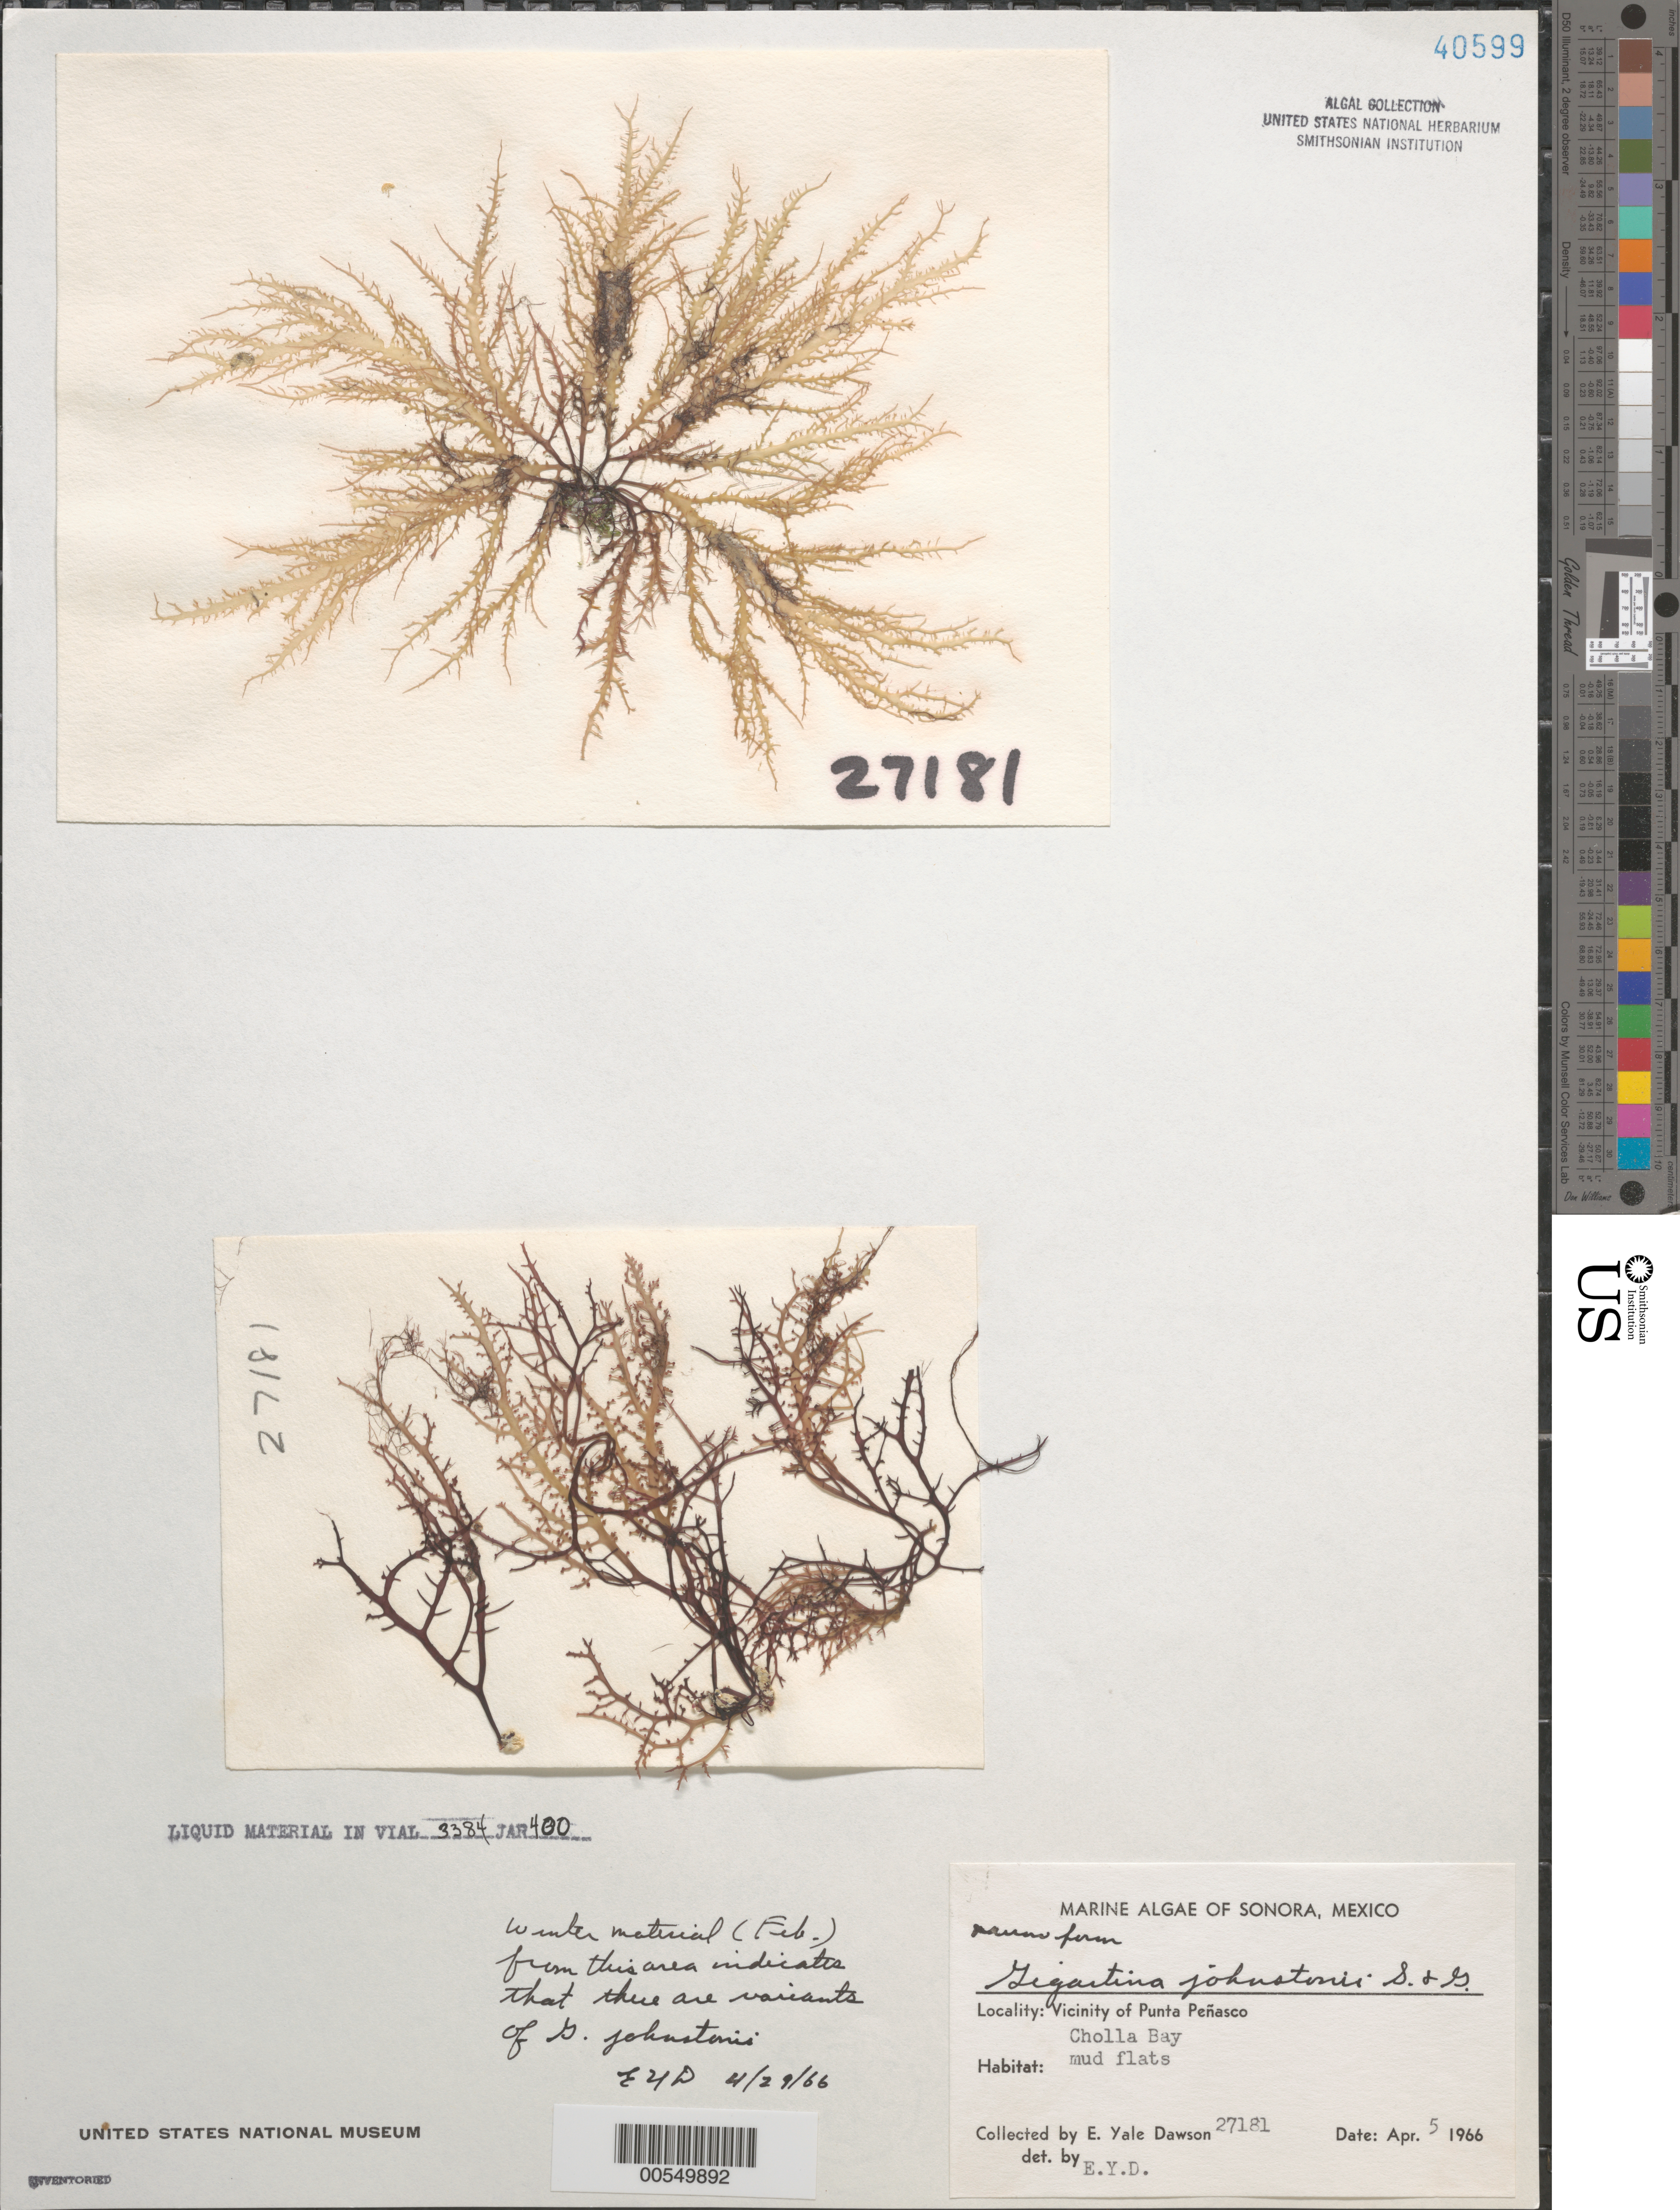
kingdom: Plantae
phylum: Rhodophyta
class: Florideophyceae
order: Gigartinales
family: Gigartinaceae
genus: Chondracanthus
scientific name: Chondracanthus squarrulosus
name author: (Setch. & N.L. Gardner) J.R. Hughey et al.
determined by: Algae name updating Project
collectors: E. Y. Dawson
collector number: EYD 27181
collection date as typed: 05 Apr 1966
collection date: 1966-04-05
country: Mexico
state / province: Sonora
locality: Cholla Bay, Punta Penasco area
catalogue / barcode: US 40599